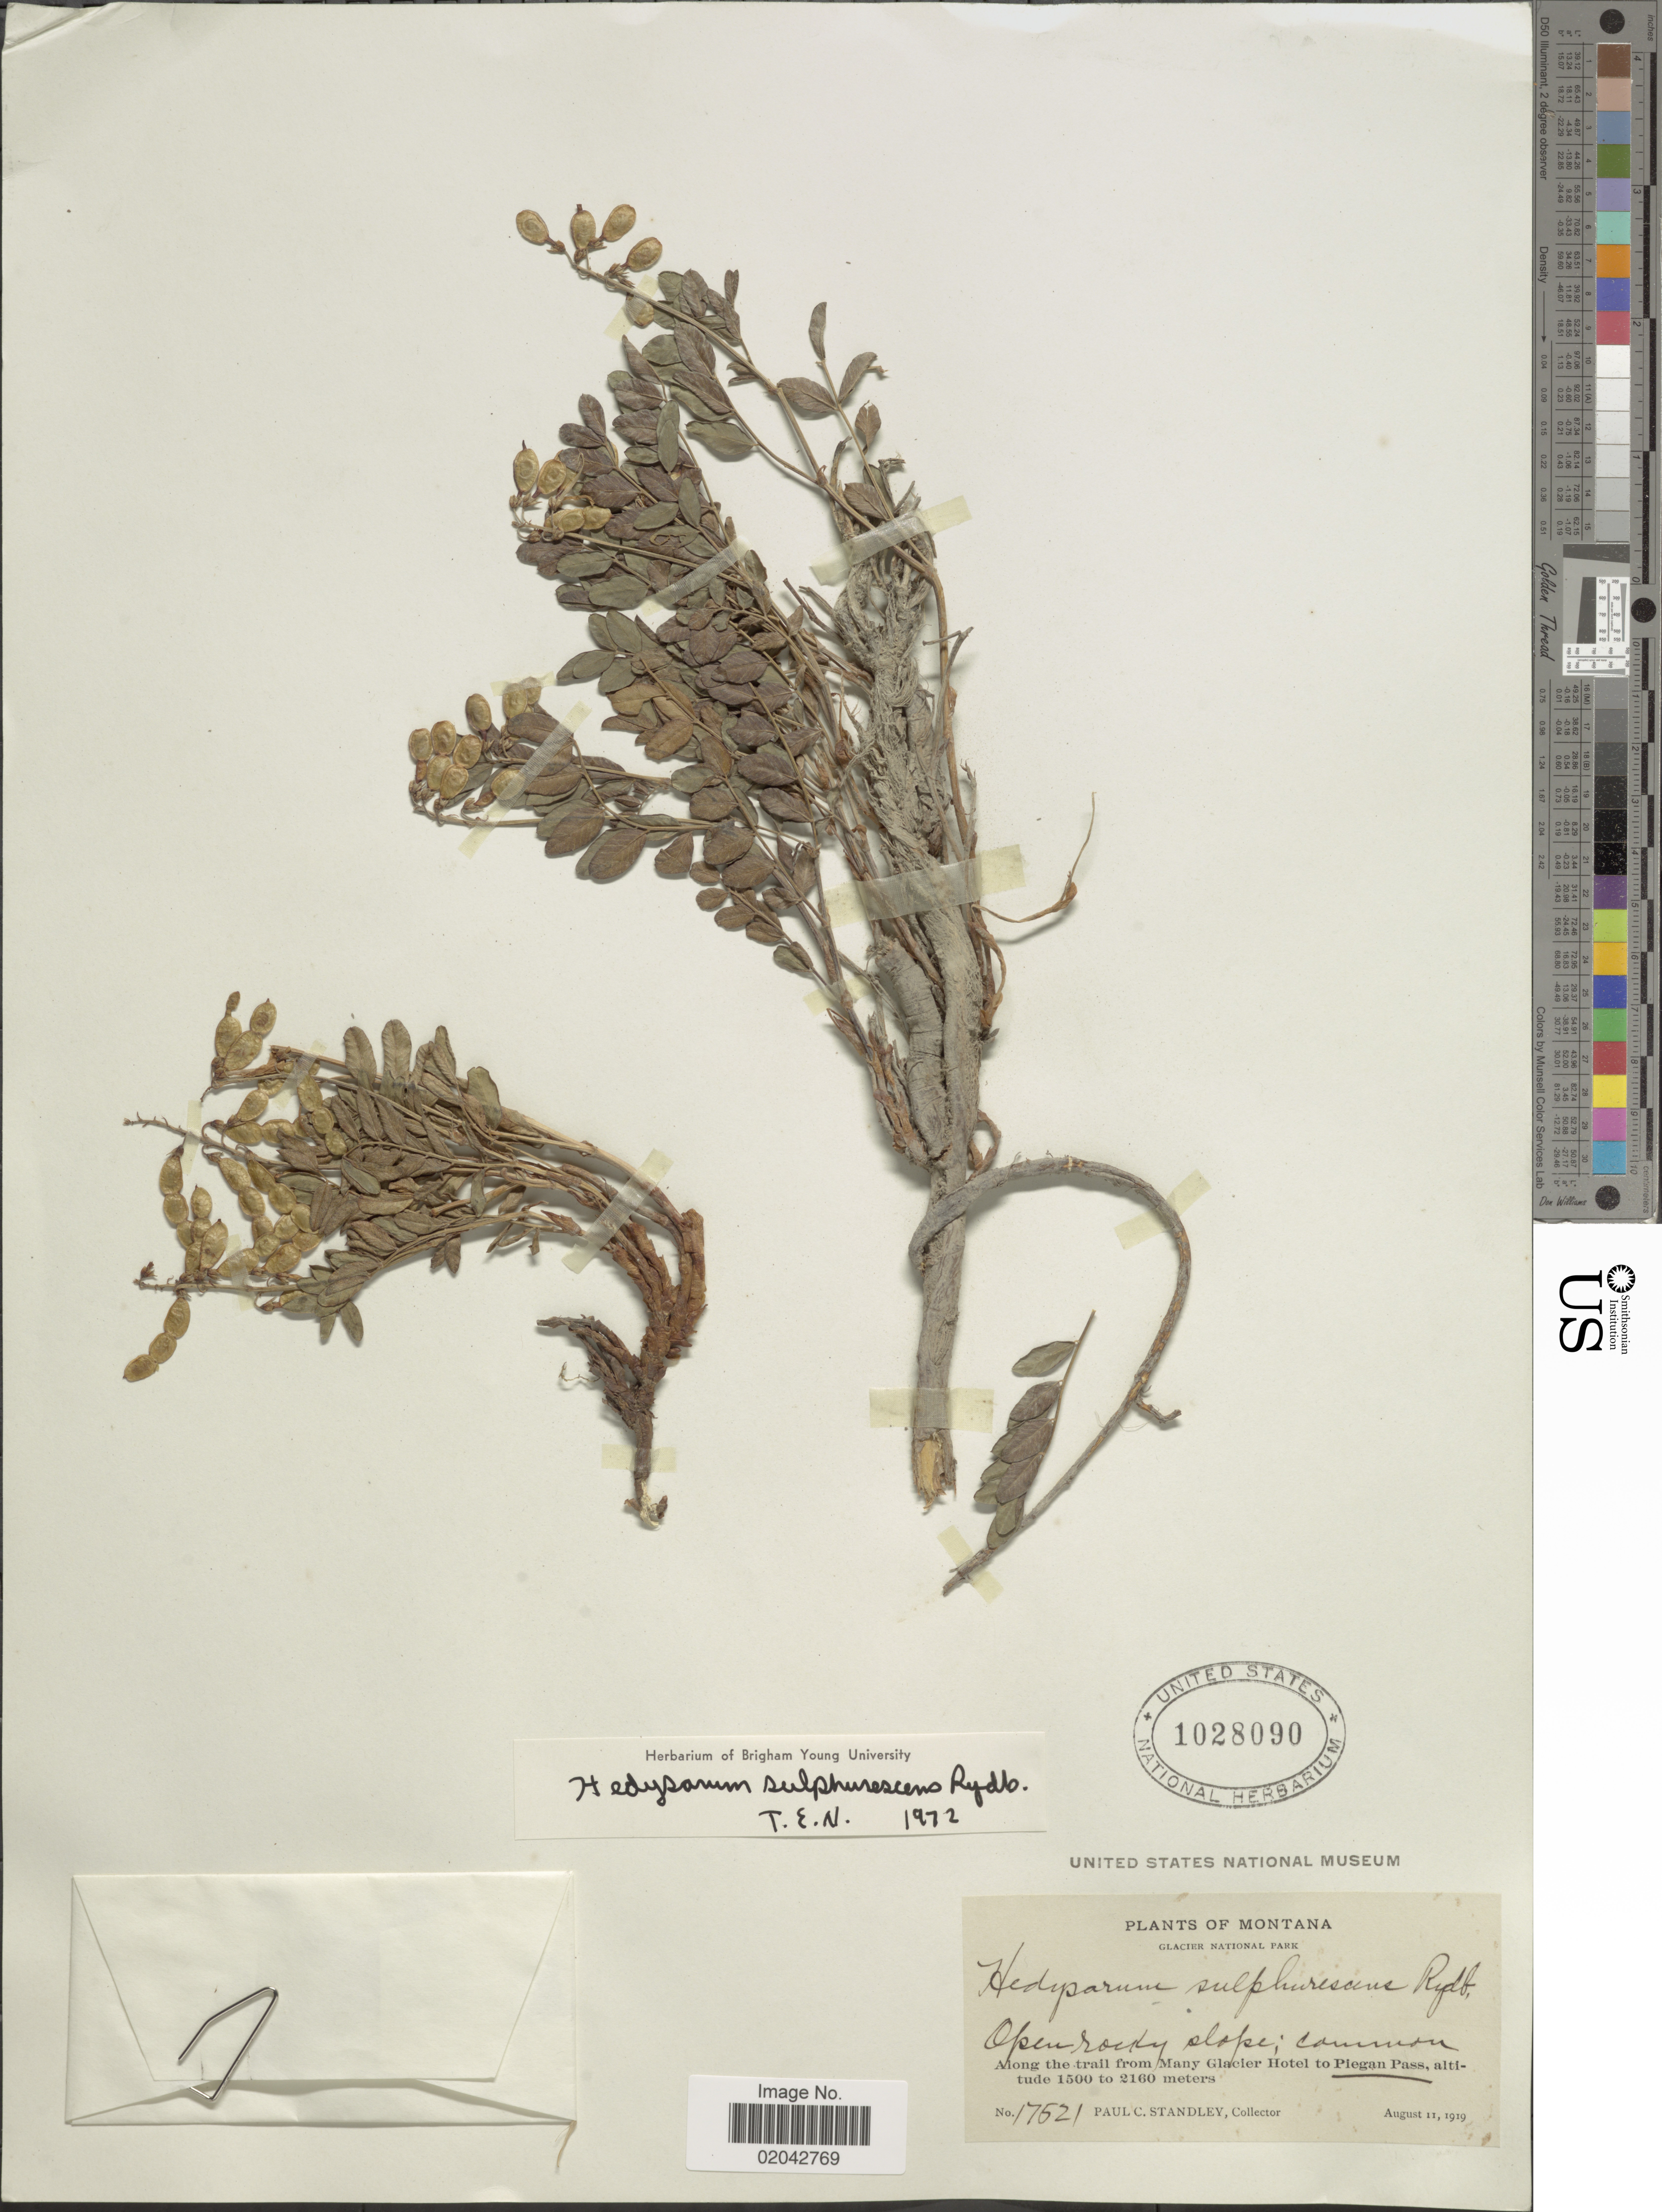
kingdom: Plantae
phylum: Tracheophyta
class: Magnoliopsida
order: Fabales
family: Fabaceae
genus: Hedysarum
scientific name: Hedysarum sulphurescens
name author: Rydb.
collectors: P. C. Standley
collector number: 17521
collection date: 1919-08-11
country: United States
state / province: Montana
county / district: Glacier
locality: Glacier National Park, open rocky slope, along the trail from Many Glacier Hotel to Piegan pass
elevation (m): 1500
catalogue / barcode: US 1028090